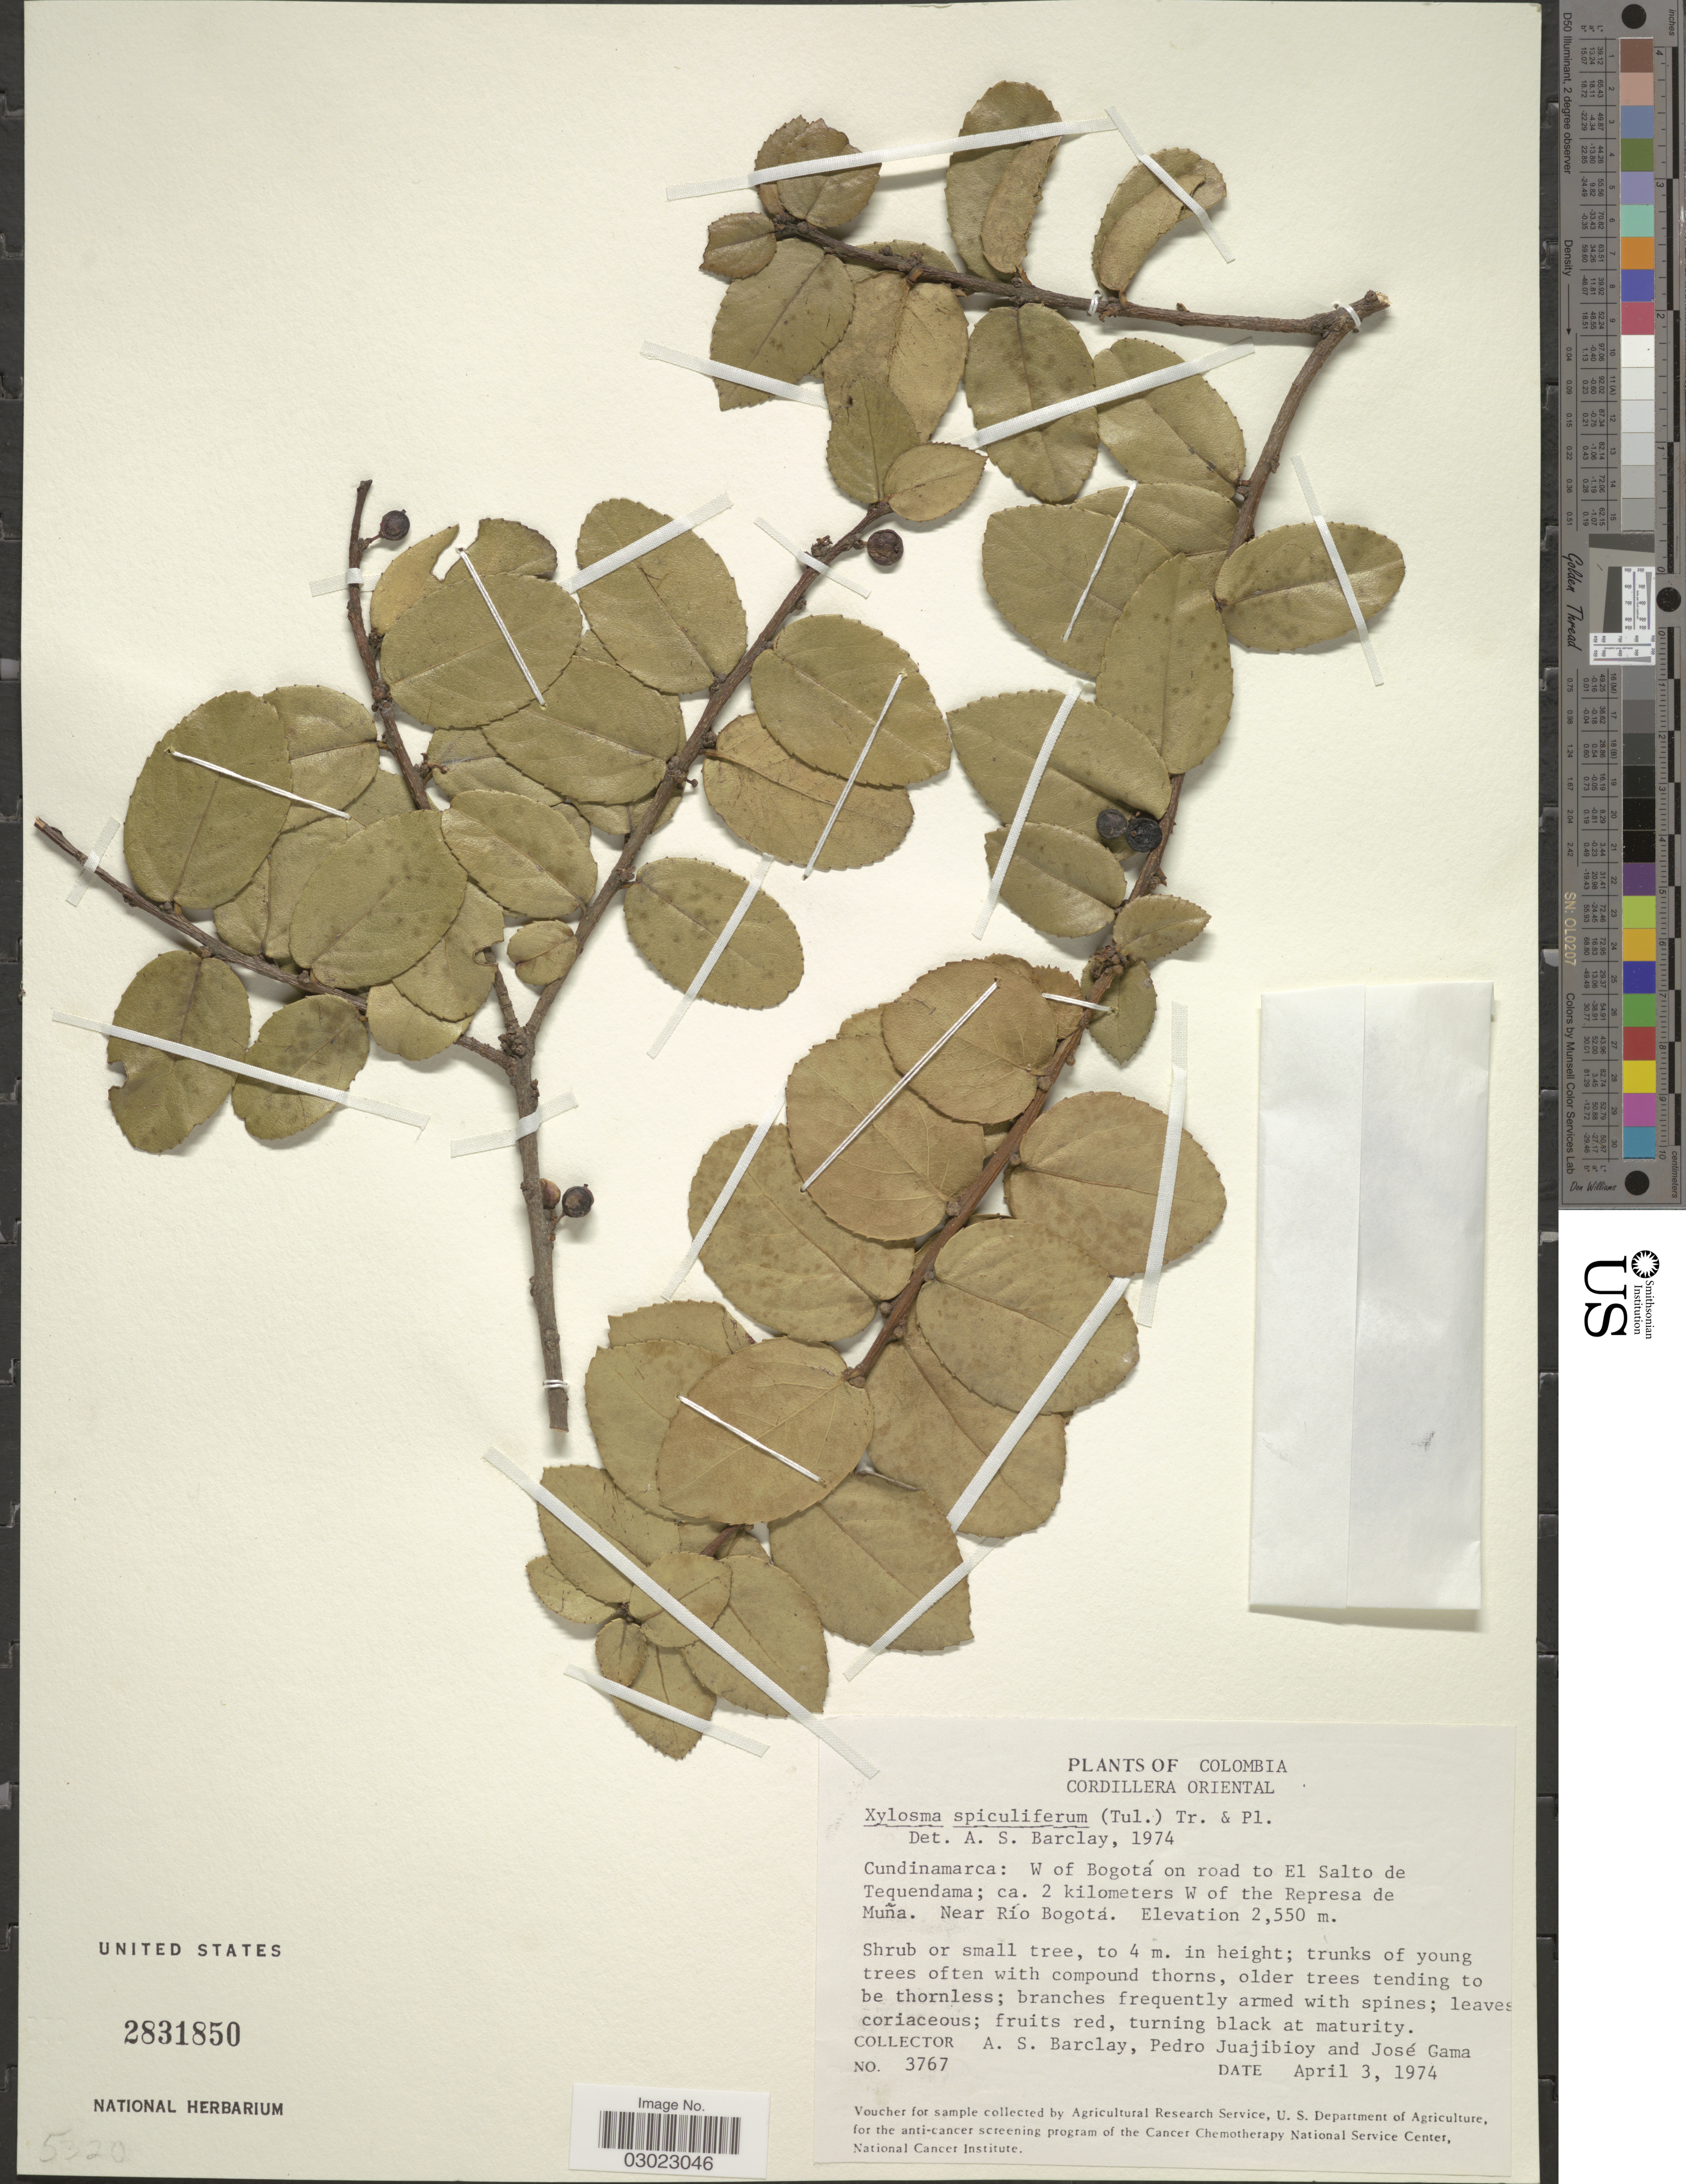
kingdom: Plantae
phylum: Tracheophyta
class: Magnoliopsida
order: Malpighiales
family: Salicaceae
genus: Xylosma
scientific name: Xylosma spiculifera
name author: (Tul.) Triana & Planch.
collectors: A. S. Barclay, P. Juajibioy & J. Gama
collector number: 3767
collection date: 1974-04-03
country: Colombia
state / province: Cundinamarca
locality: Cordillera Oriental. W of Bogotá on road to El Salto de Tequendama; ca. 2 kilometers W of the Represa de Muña. Near Río Bogotá.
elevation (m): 2550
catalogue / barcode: US 2831850